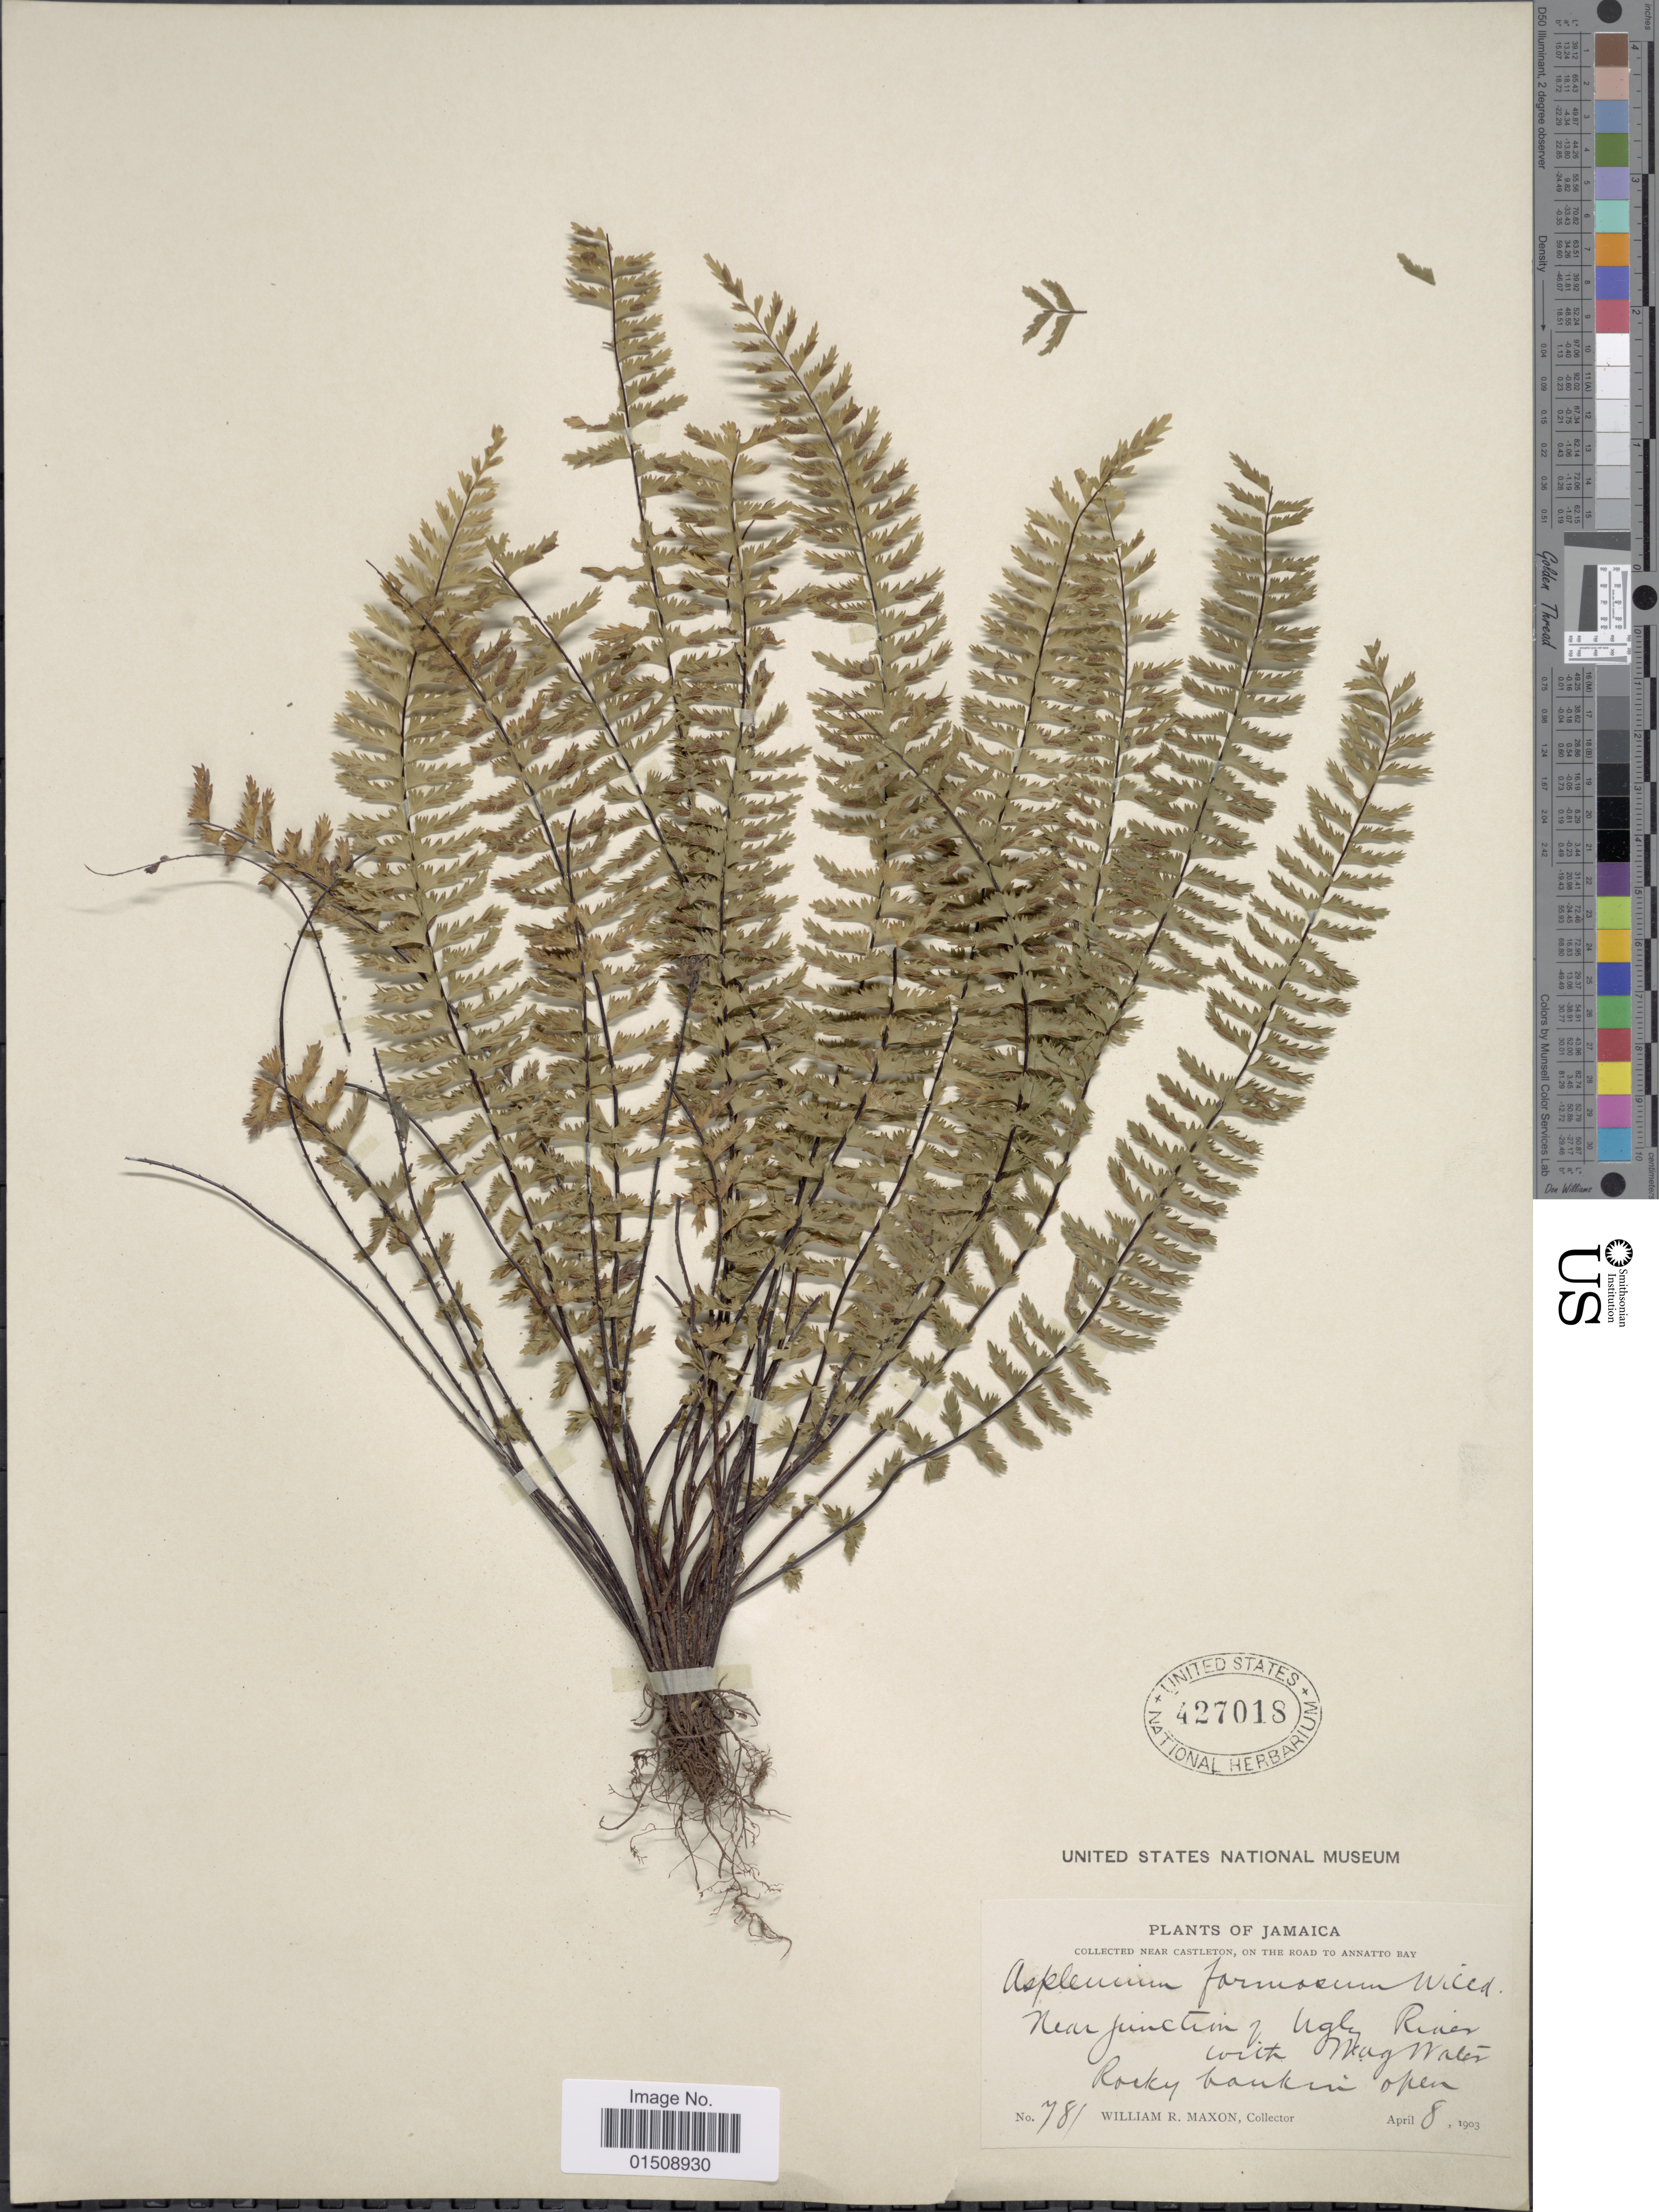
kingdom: Plantae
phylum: Tracheophyta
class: Polypodiopsida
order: Polypodiales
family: Aspleniaceae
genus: Asplenium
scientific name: Asplenium formosum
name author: Willd.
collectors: W. R. Maxon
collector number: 781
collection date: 1903-04-08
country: Jamaica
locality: Near Castleton, on the road to Annatto Bay. Near junction of Ugly River with Wag Water.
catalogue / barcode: US 427018